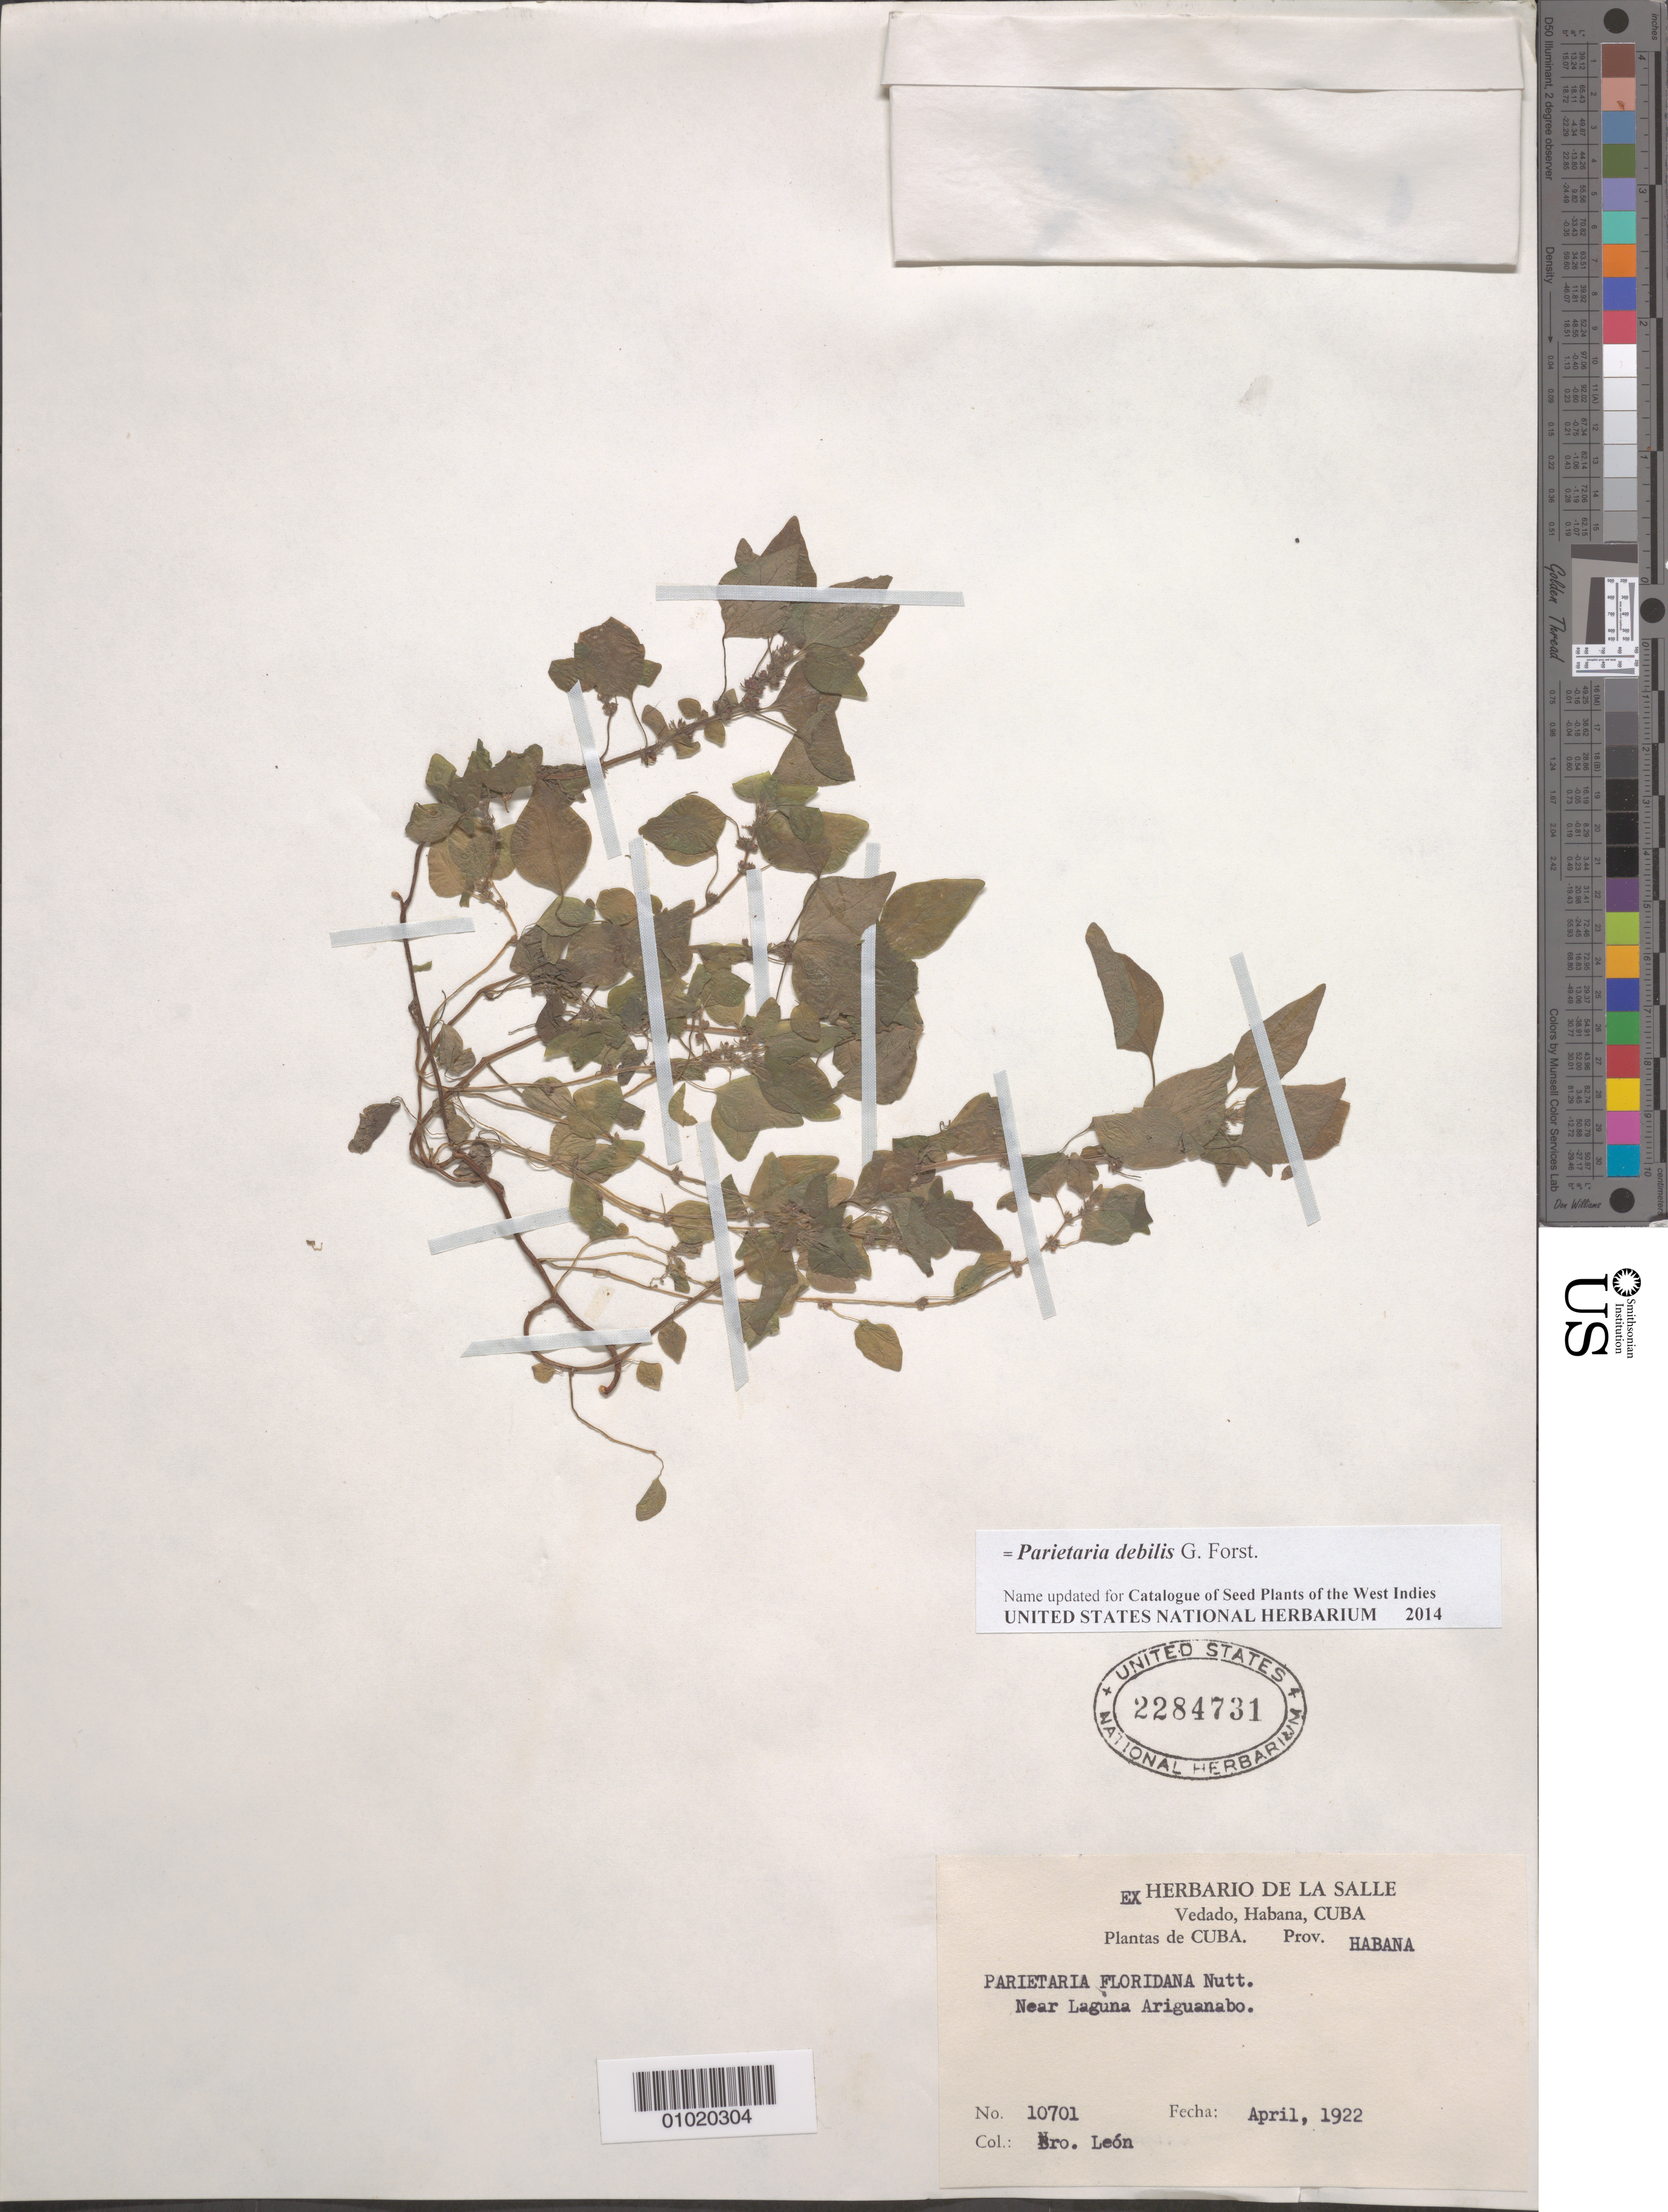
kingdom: Plantae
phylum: Tracheophyta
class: Magnoliopsida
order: Rosales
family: Urticaceae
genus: Parietaria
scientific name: Parietaria debilis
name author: G. Forst.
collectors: Bro. León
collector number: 10701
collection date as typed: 01 Apr 1922 to 30 Apr 1922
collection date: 1922-04-01/1922-04-30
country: Cuba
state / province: La Habana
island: Cuba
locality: Near Laguna Ariguanabo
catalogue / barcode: US 2284731